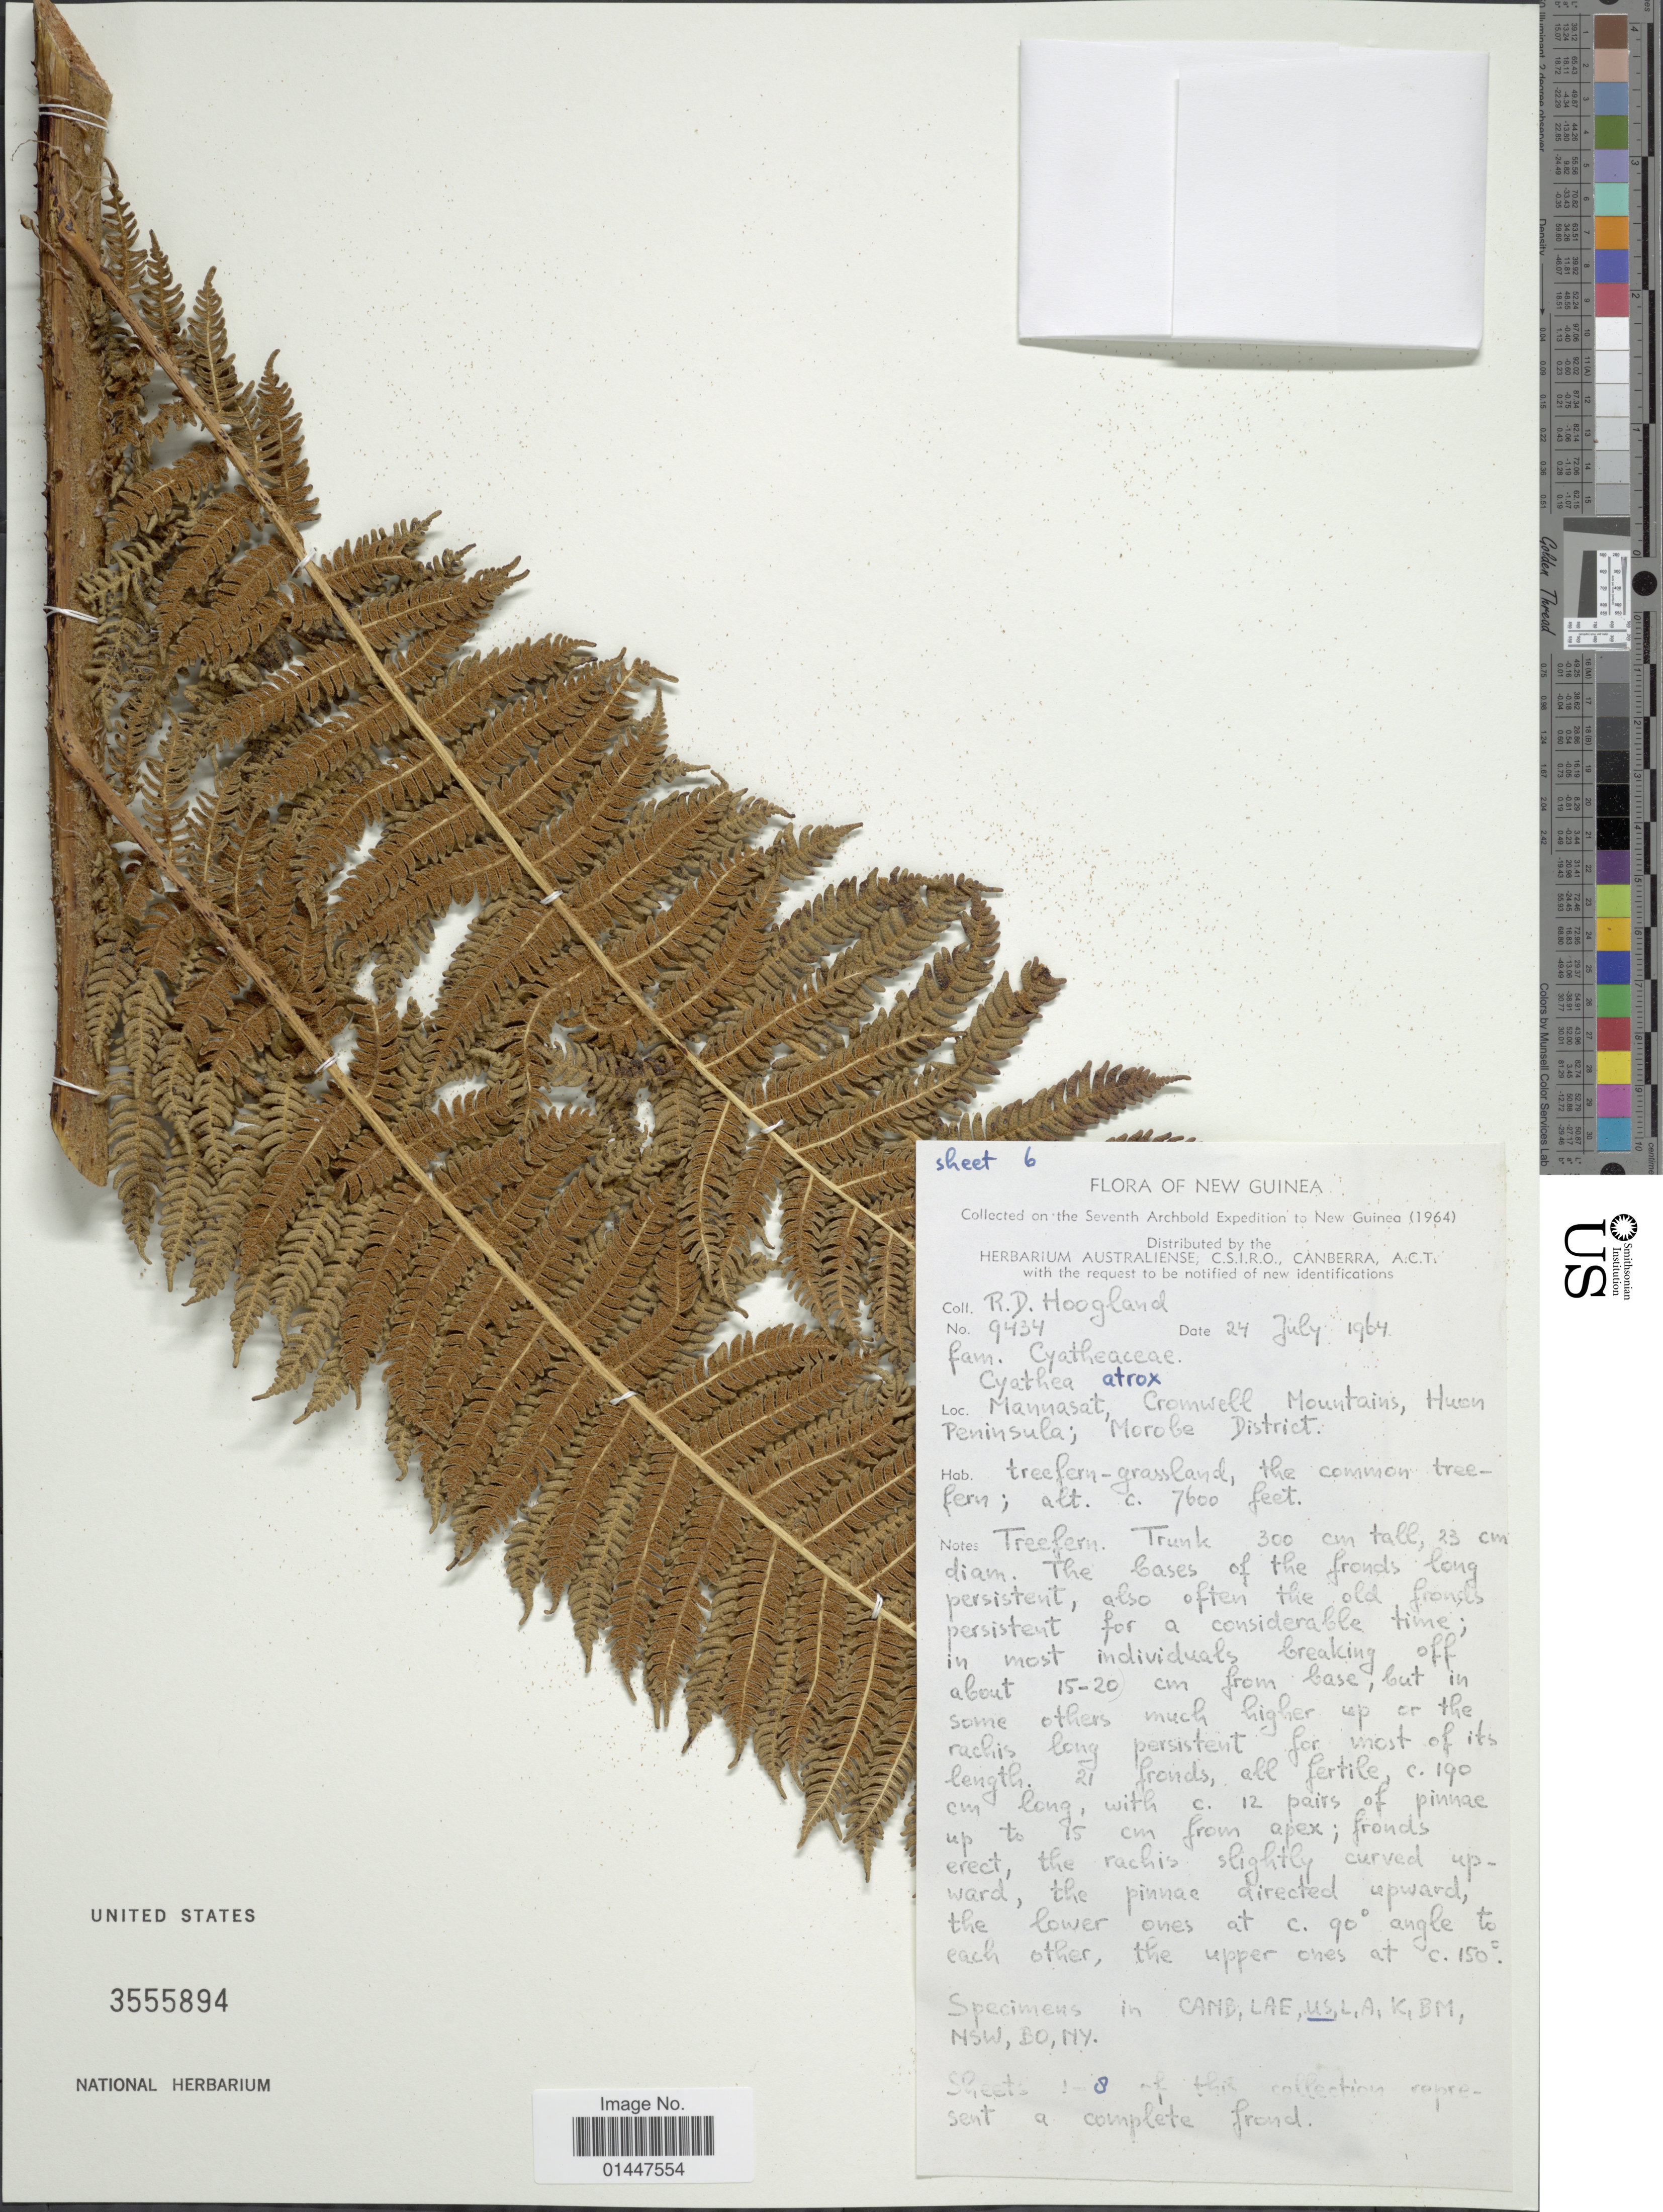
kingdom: Plantae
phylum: Tracheophyta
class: Polypodiopsida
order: Cyatheales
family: Cyatheaceae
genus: Sphaeropteris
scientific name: Sphaeropteris atrox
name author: (C. Chr.) R.M. Tryon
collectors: R. D. Hoogland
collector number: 9434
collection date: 1964-07-24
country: Papua New Guinea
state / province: Morobe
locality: New Guinea. Mannasat, Cromwell Mountains, Huon Peninsula; Morobe District.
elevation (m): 2316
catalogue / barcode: US 3555894